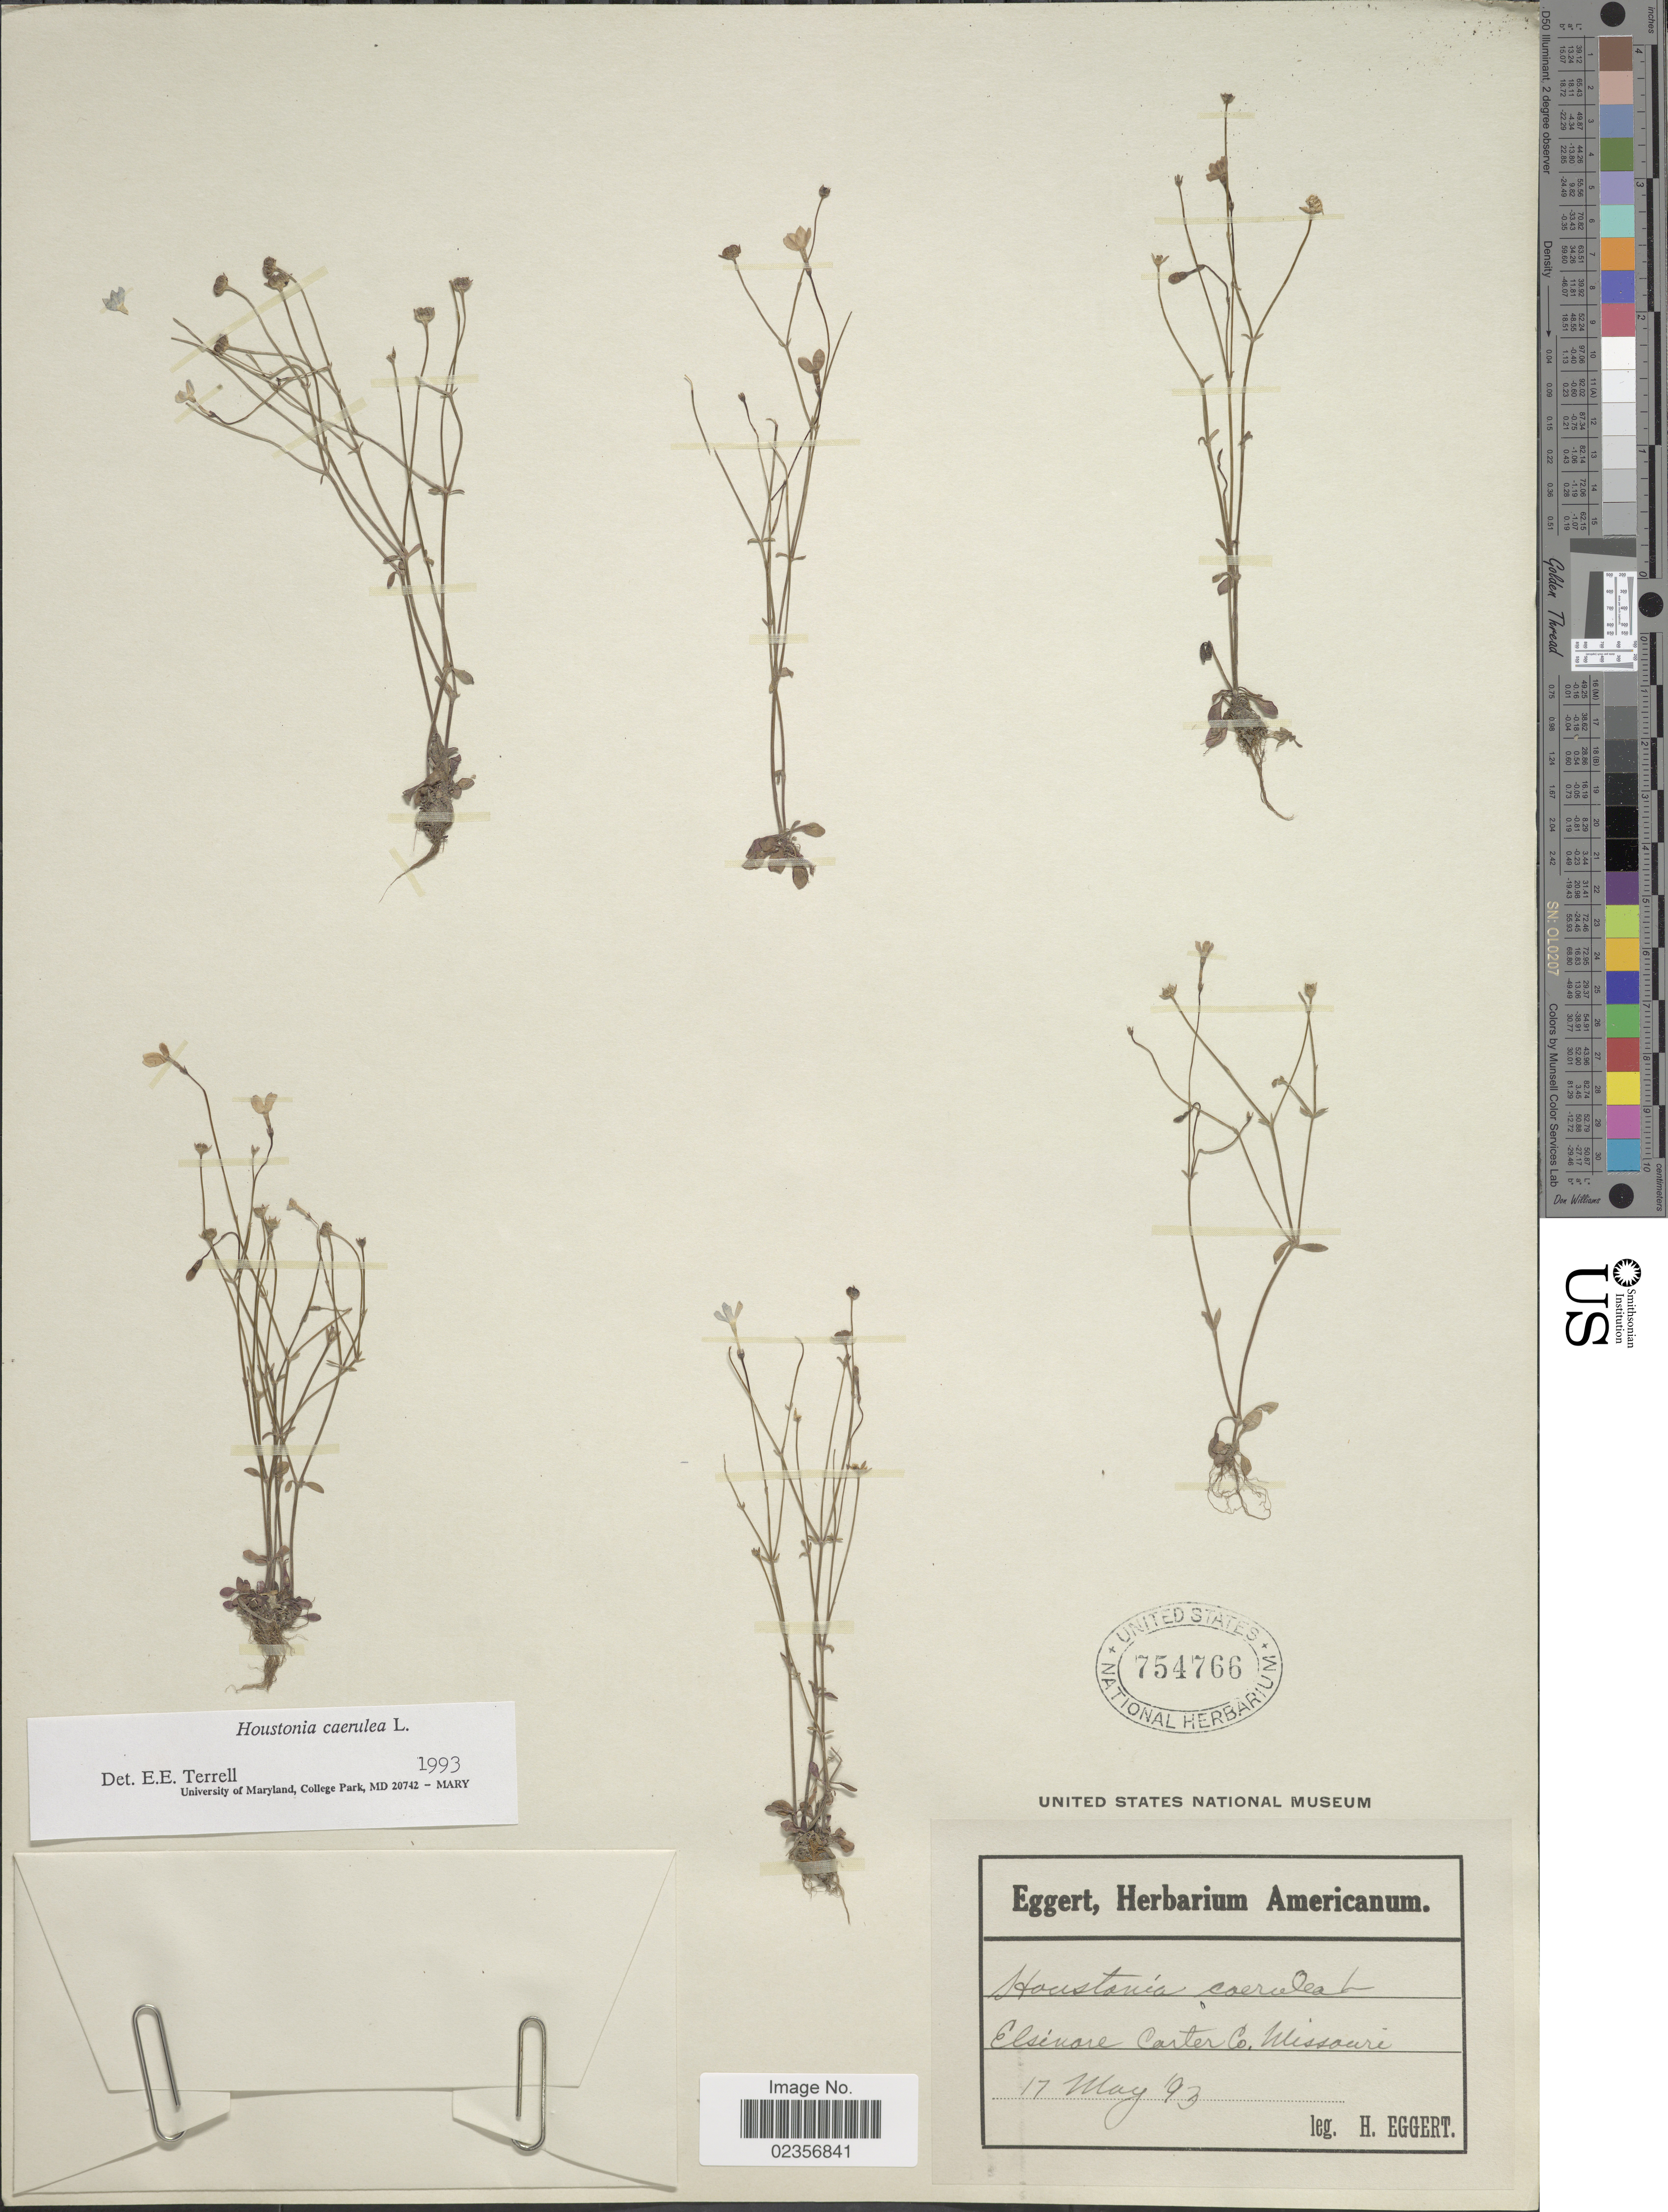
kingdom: Plantae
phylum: Tracheophyta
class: Magnoliopsida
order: Gentianales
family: Rubiaceae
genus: Houstonia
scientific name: Houstonia caerulea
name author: L.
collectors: H. Eggert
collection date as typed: Transcribed d/m/y: 17/5/93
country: United States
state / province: Missouri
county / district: Carter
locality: Elsinore [Ellsinore]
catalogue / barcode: US 754766